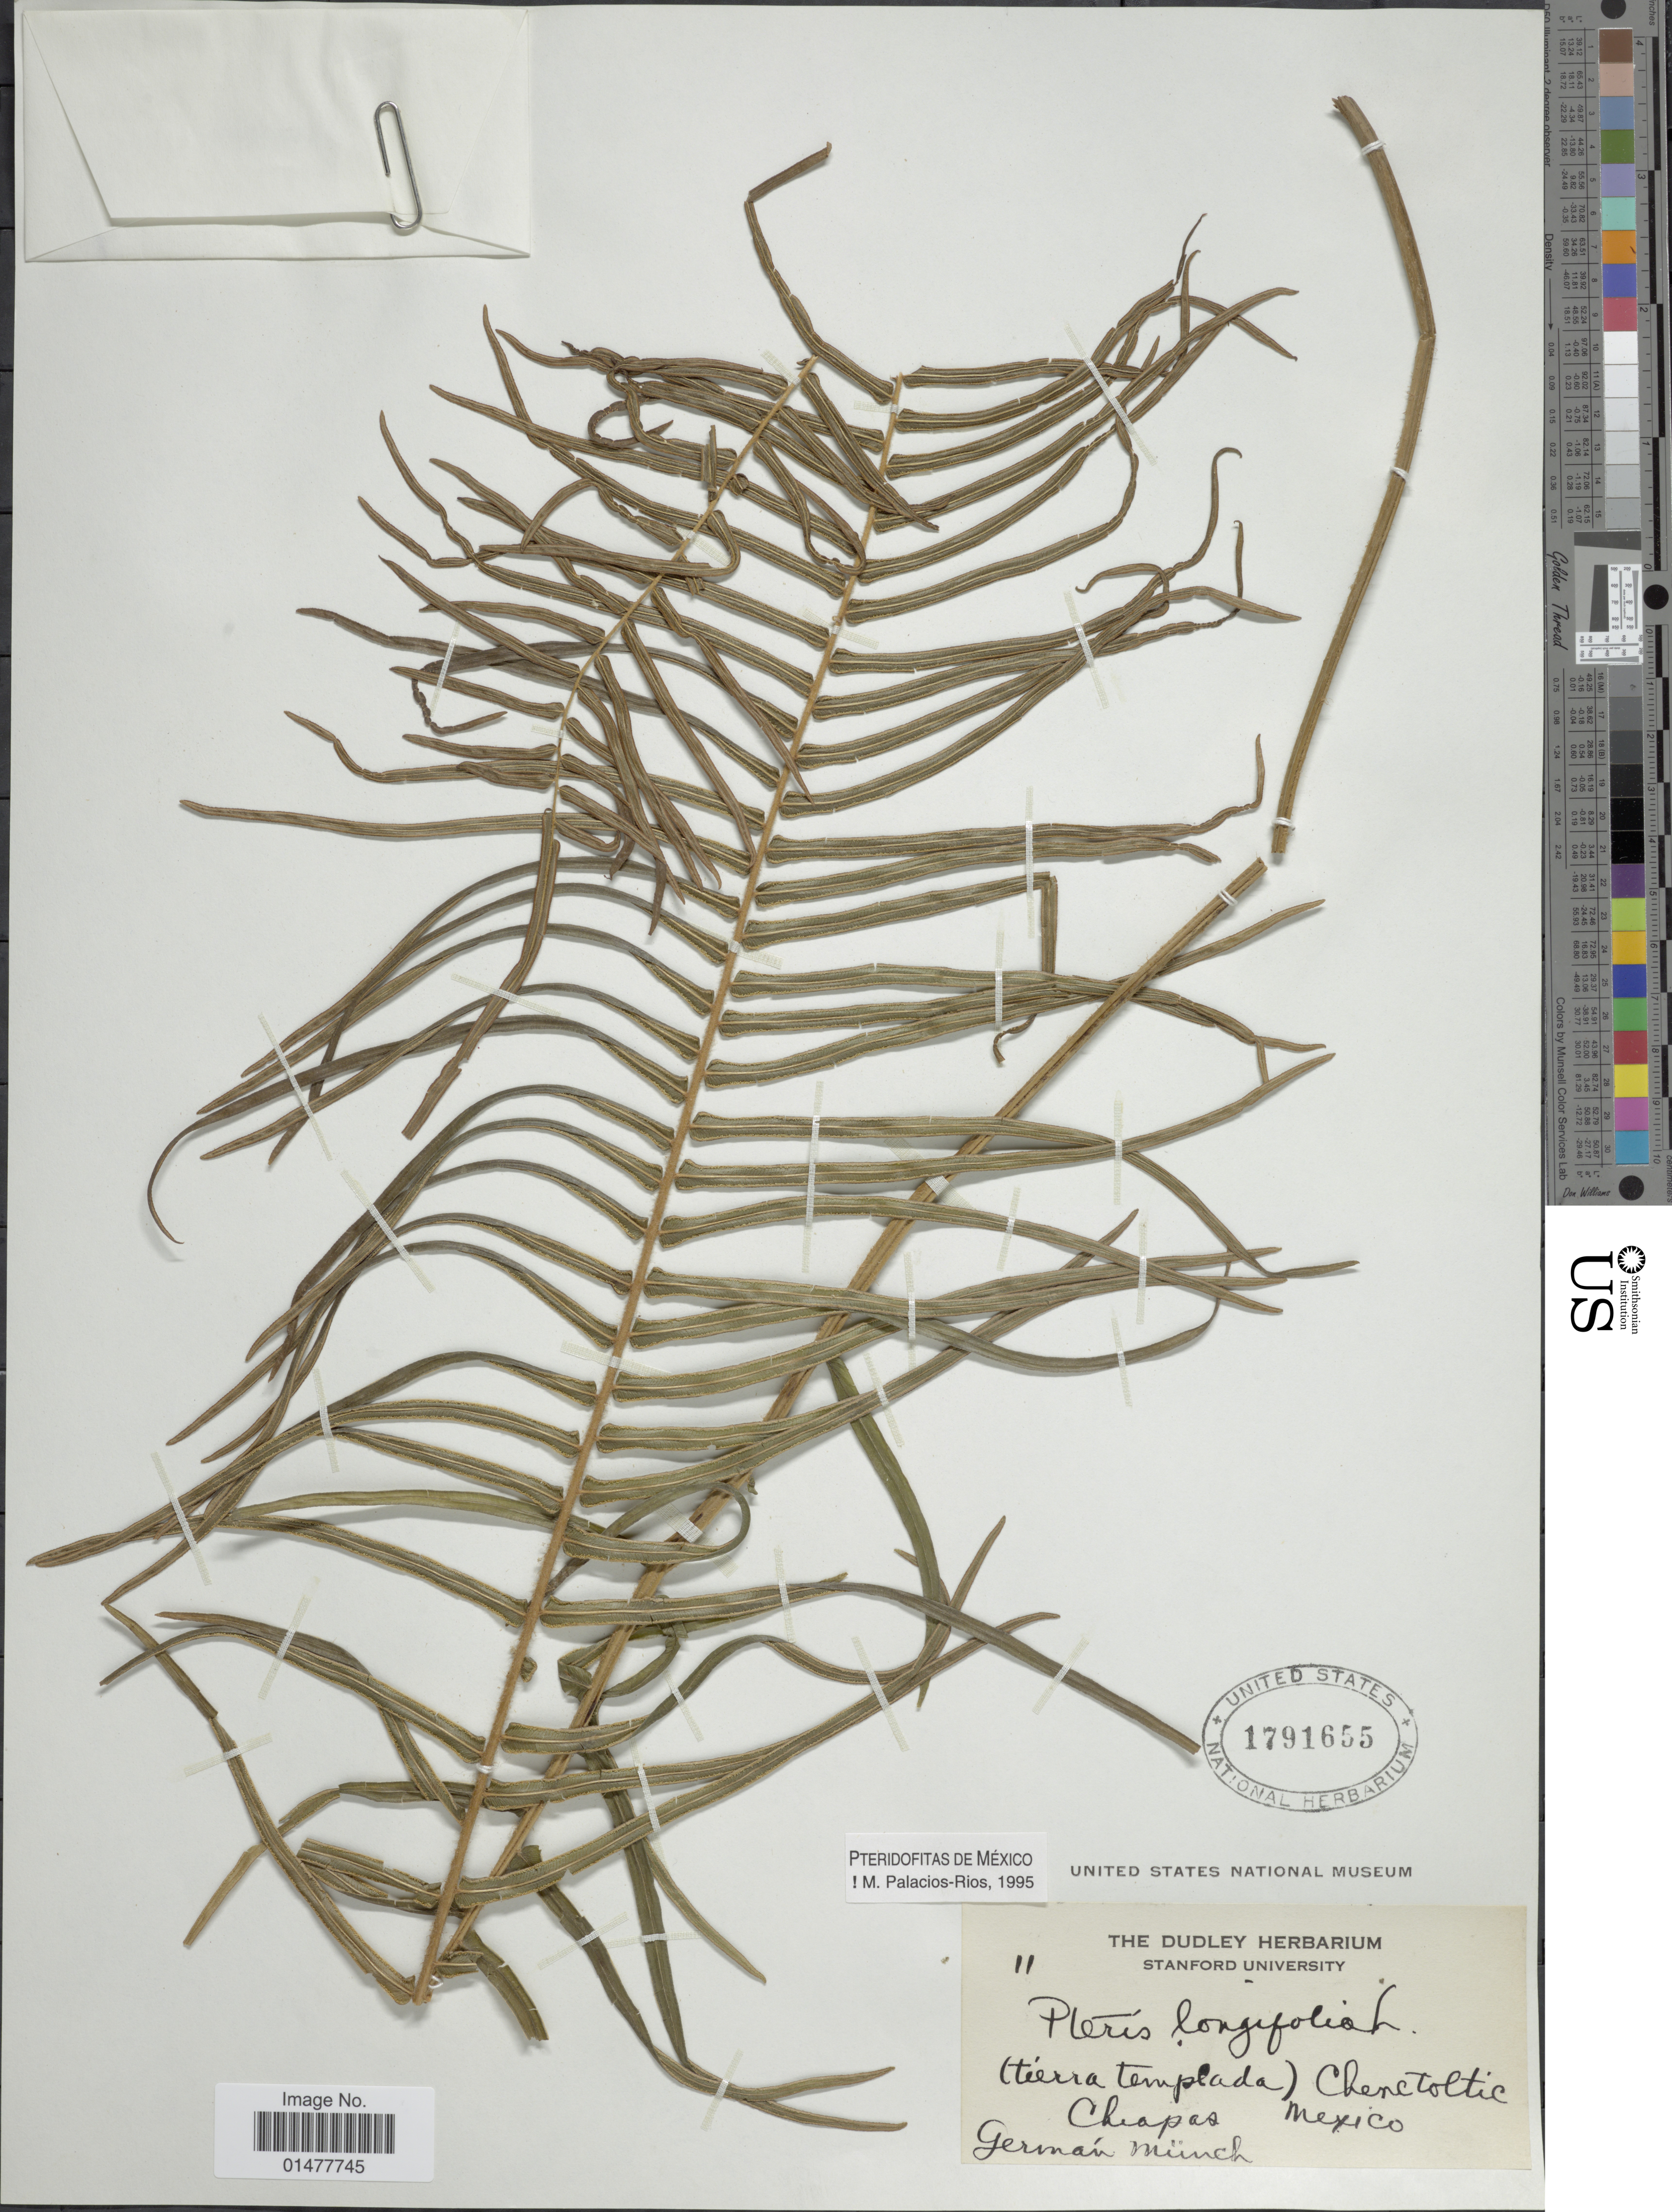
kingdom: Plantae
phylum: Tracheophyta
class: Polypodiopsida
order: Polypodiales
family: Pteridaceae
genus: Pteris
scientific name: Pteris longifolia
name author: L.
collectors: G. Munch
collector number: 11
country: Mexico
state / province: Chiapas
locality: (tierra templada) Chenctoltic. [interpreted]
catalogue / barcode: US 1791655